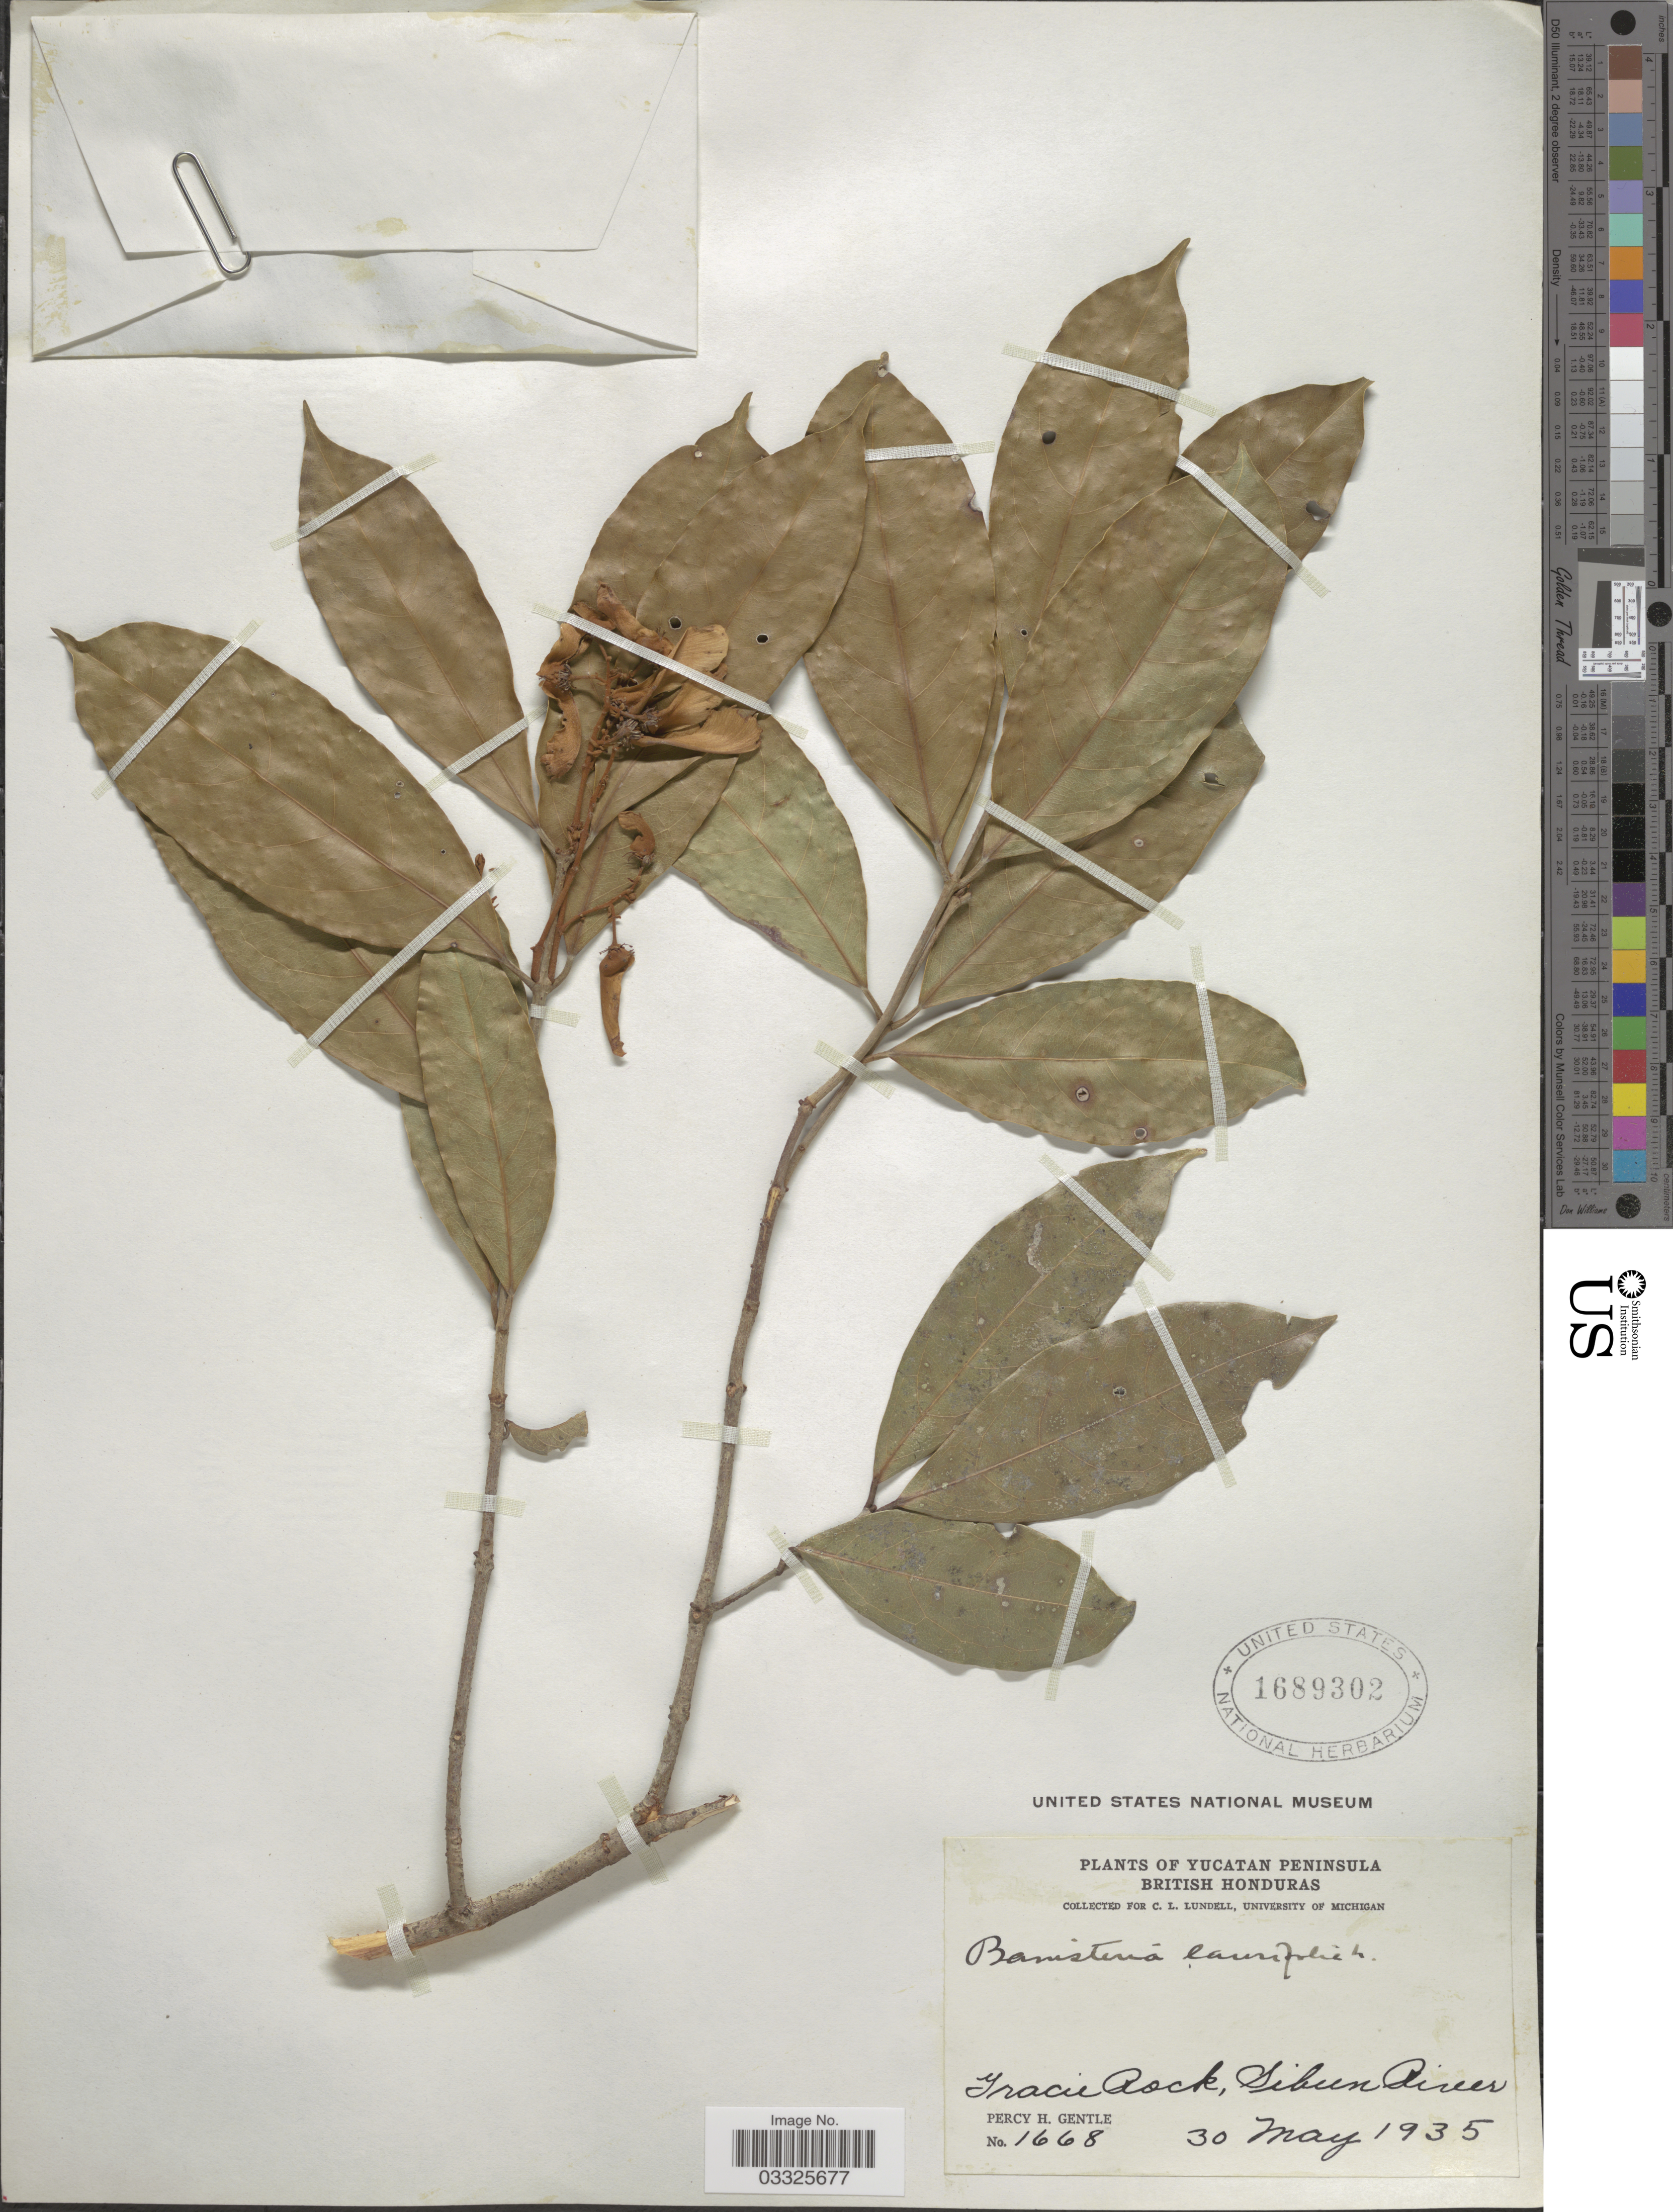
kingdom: Plantae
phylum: Tracheophyta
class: Magnoliopsida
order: Malpighiales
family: Malpighiaceae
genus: Heteropterys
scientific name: Heteropterys laurifolia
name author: (L.) A. Juss.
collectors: P. H. Gentle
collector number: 1668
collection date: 1935-05-30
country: Belize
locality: Yucatan Peninsula. British Honduras. Gracie Rock, Sibun River.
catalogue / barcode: US 1689302